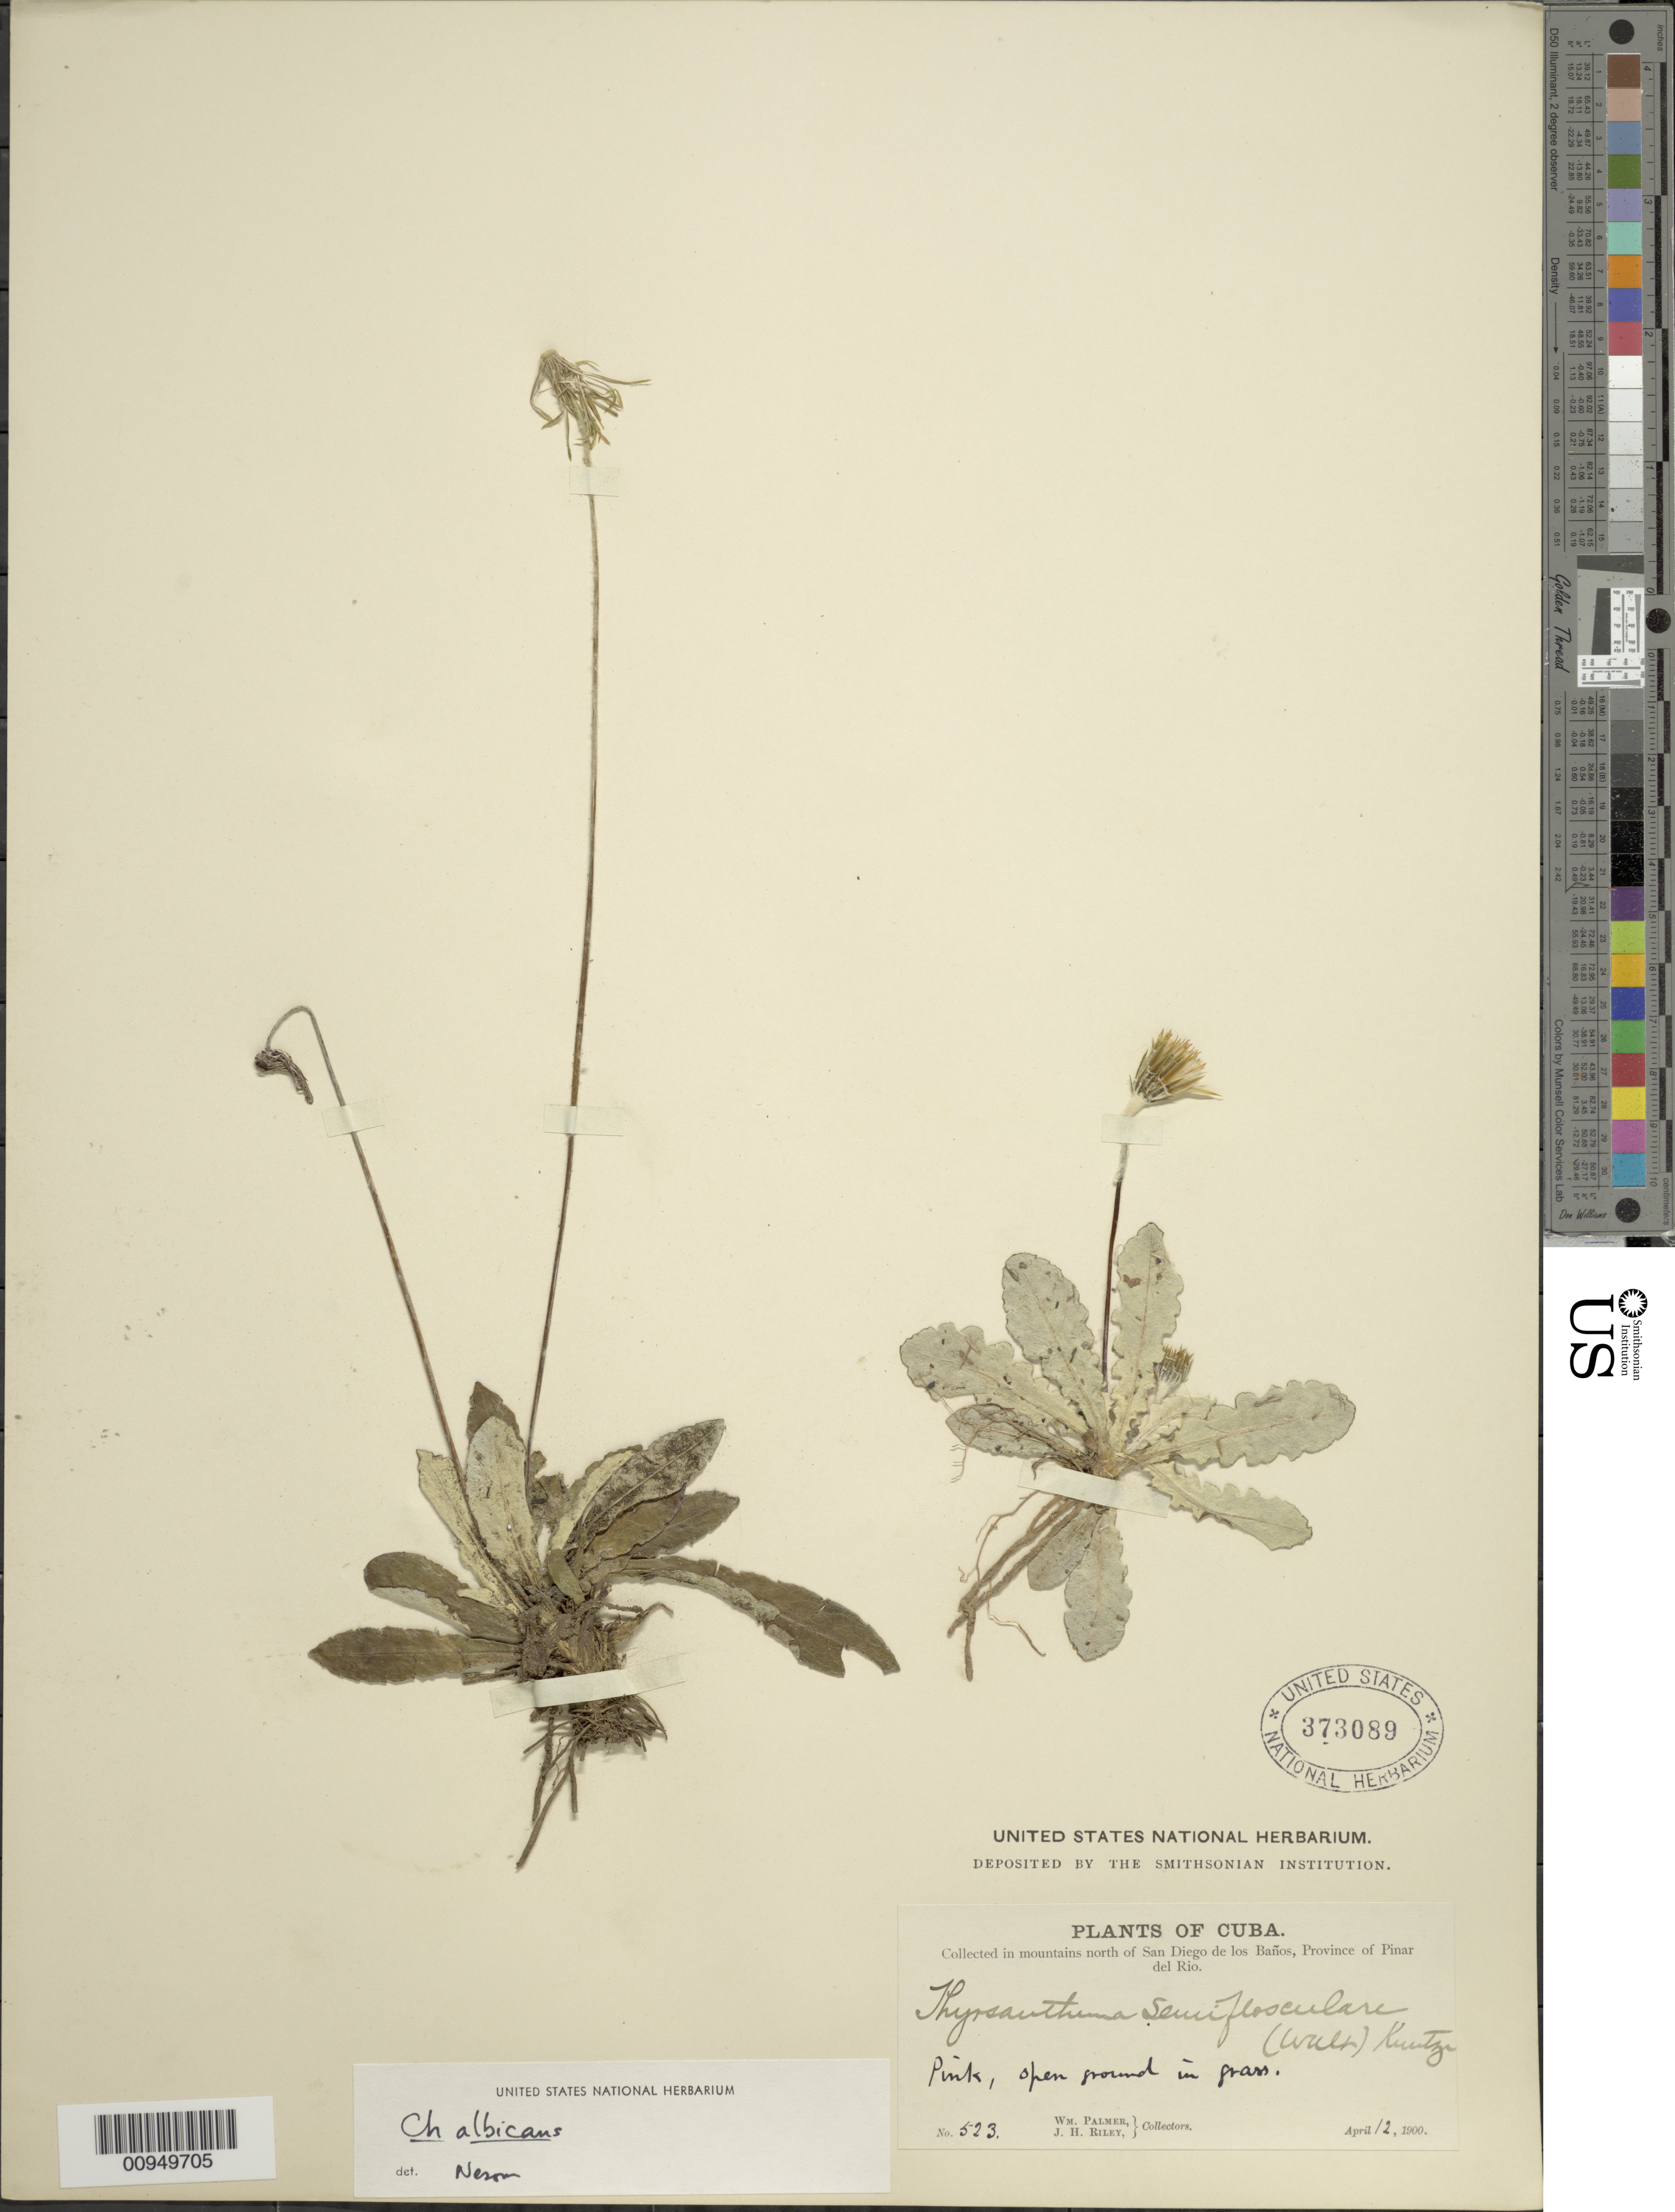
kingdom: Plantae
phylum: Tracheophyta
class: Magnoliopsida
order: Asterales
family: Asteraceae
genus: Chaptalia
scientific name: Chaptalia albicans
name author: (Sw.) Vent. ex B.D. Jacks.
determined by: Nesom, Guy L.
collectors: W. Palmer & J. H. Riley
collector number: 523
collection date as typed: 12 Apr 1900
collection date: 1900-04-12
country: Cuba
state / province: Pinar del Rio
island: Cuba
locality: In mountains N of San Diego de los Baños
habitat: Open ground in grass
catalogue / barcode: US 373089